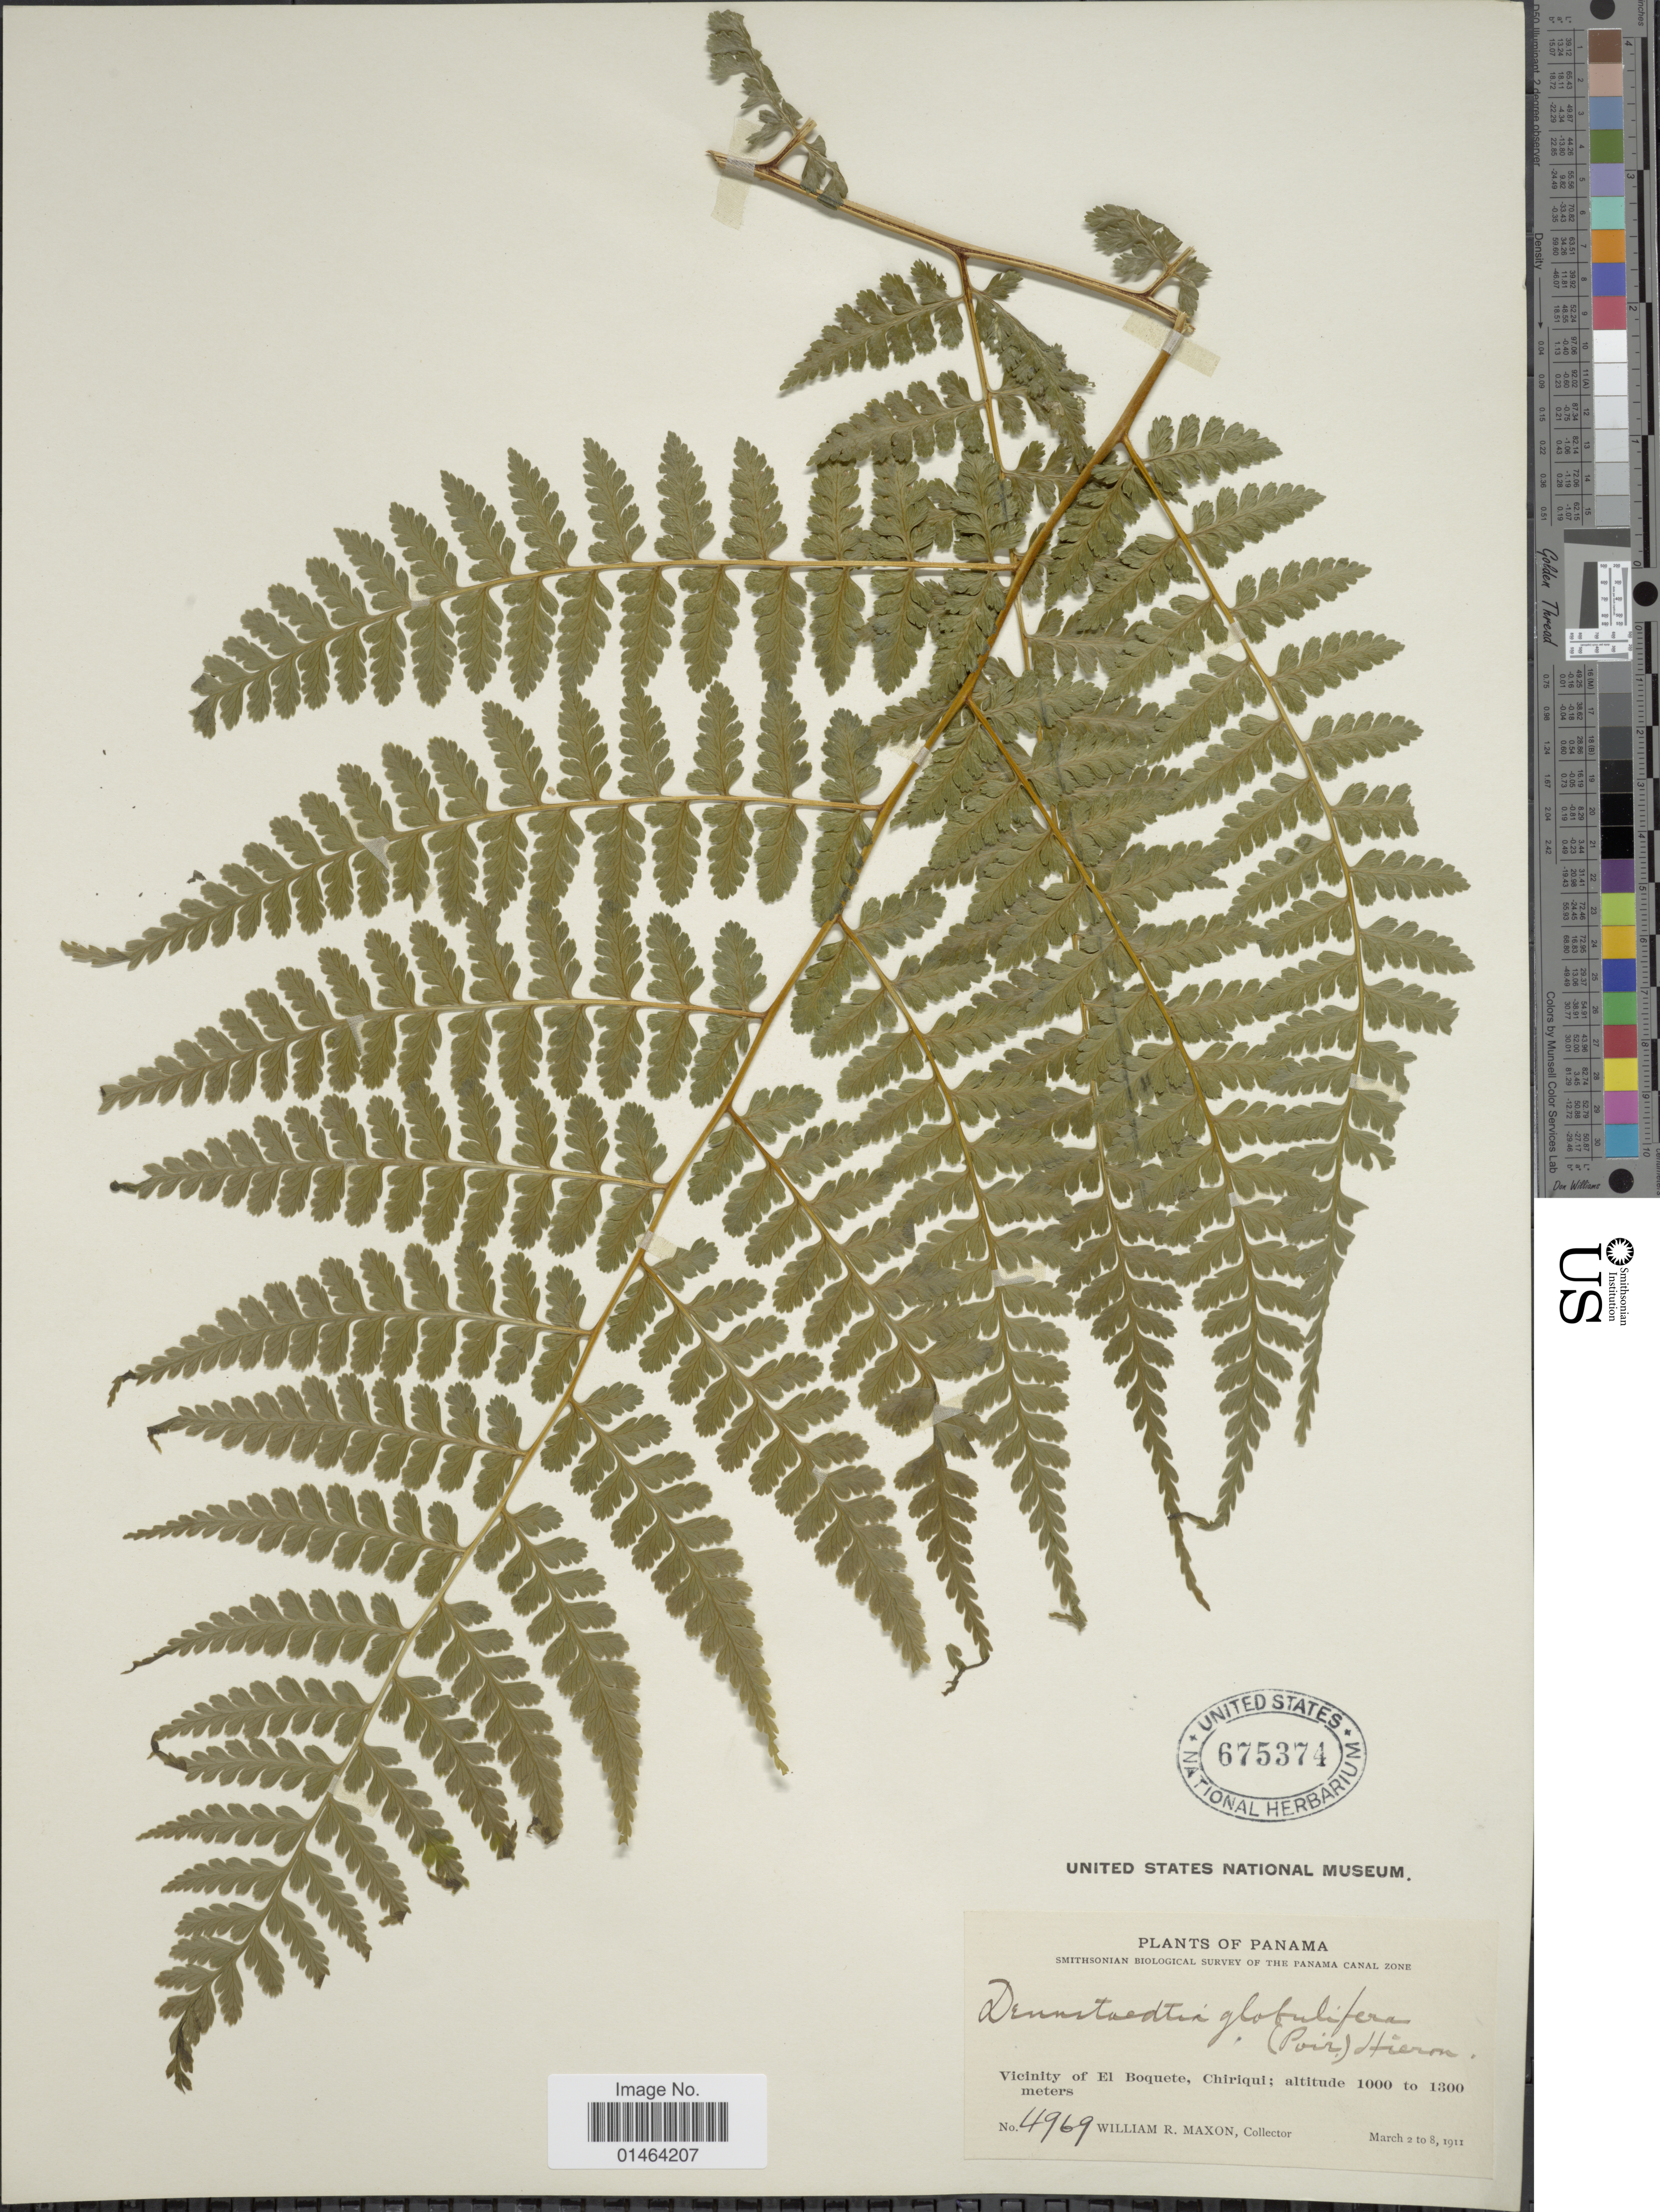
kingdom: Plantae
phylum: Tracheophyta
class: Polypodiopsida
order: Polypodiales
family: Dennstaedtiaceae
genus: Dennstaedtia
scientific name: Dennstaedtia globulifera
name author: (Poir.) Hieron.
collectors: W. R. Maxon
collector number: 4969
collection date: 1911-03-02/1911-03-08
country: Panama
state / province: Chiriqui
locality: Vicinity of El Boquete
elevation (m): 1000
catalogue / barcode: US 675374